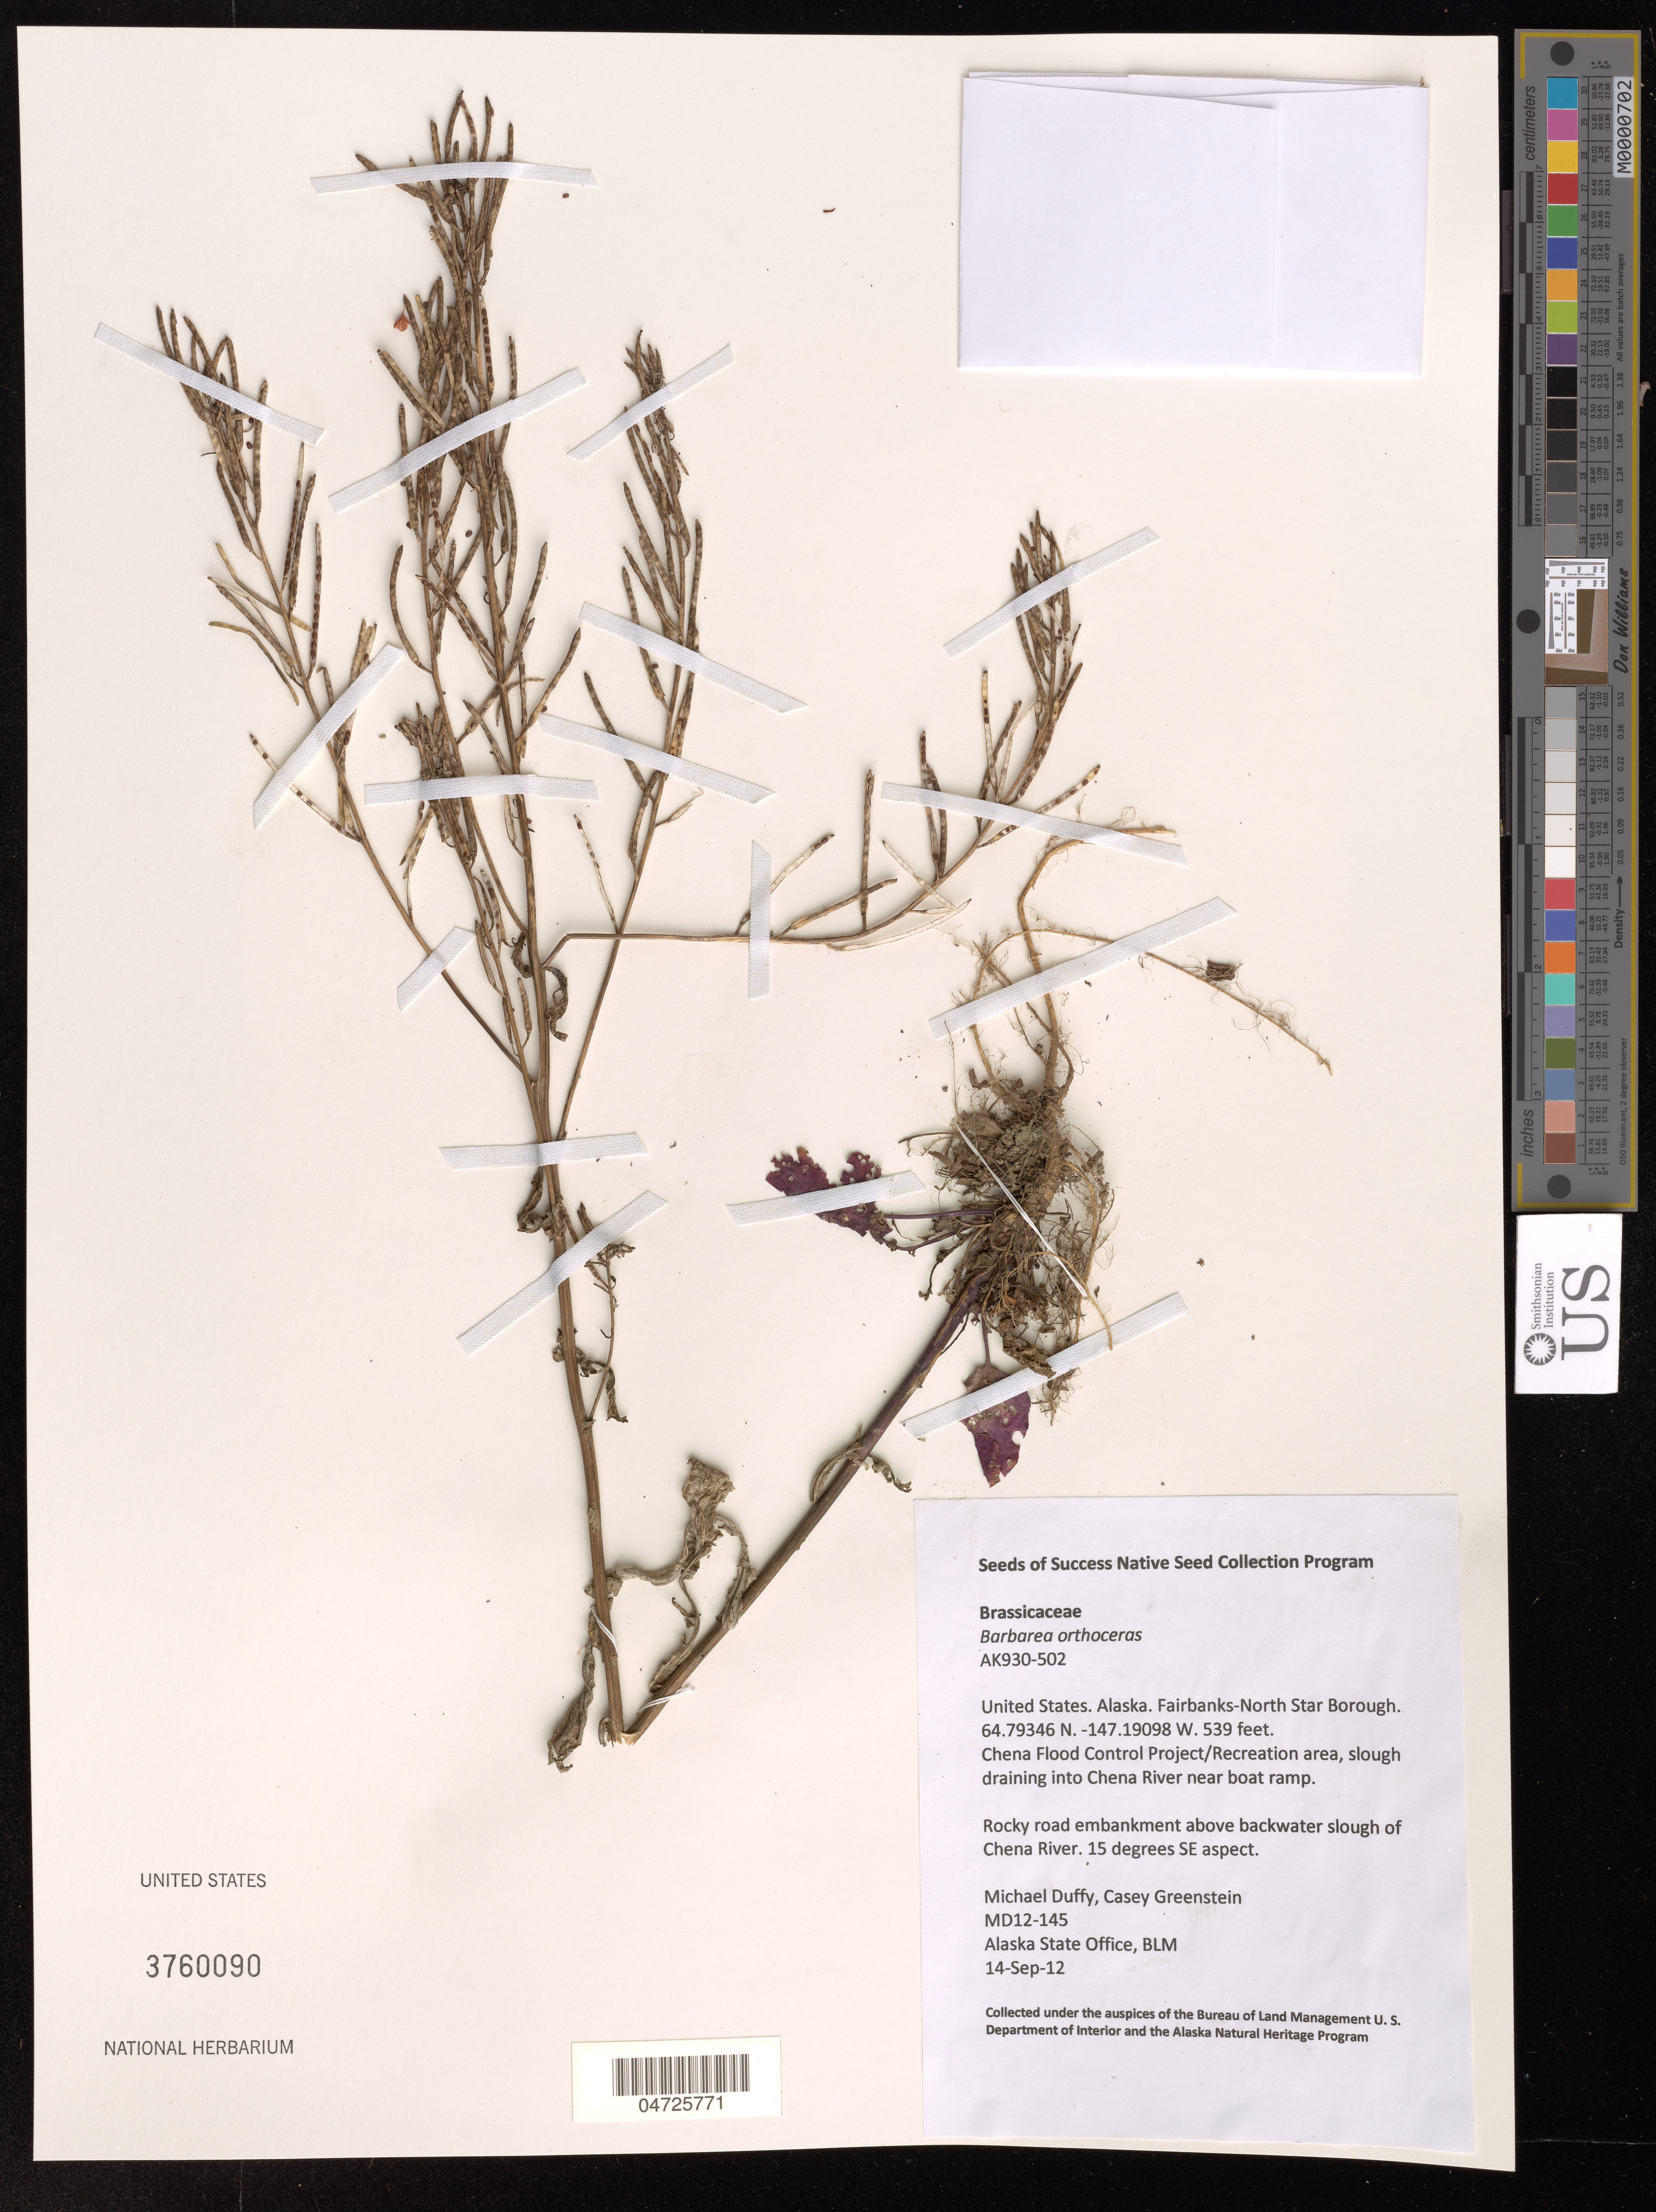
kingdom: Plantae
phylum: Tracheophyta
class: Magnoliopsida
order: Brassicales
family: Brassicaceae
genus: Barbarea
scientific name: Barbarea orthoceras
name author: Ledeb.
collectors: M. Duffy & C. Greenstein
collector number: MD12-145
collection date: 2012-09-14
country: United States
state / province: Alaska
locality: Fairbanks-North Star Borough. Chena Flood Control Project/Recreation area, slough draining into Chena River near boat camp. Rocky road embankment above backwater slough of Chena River, 15 degrees SE aspect.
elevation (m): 164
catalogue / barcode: US 3760090